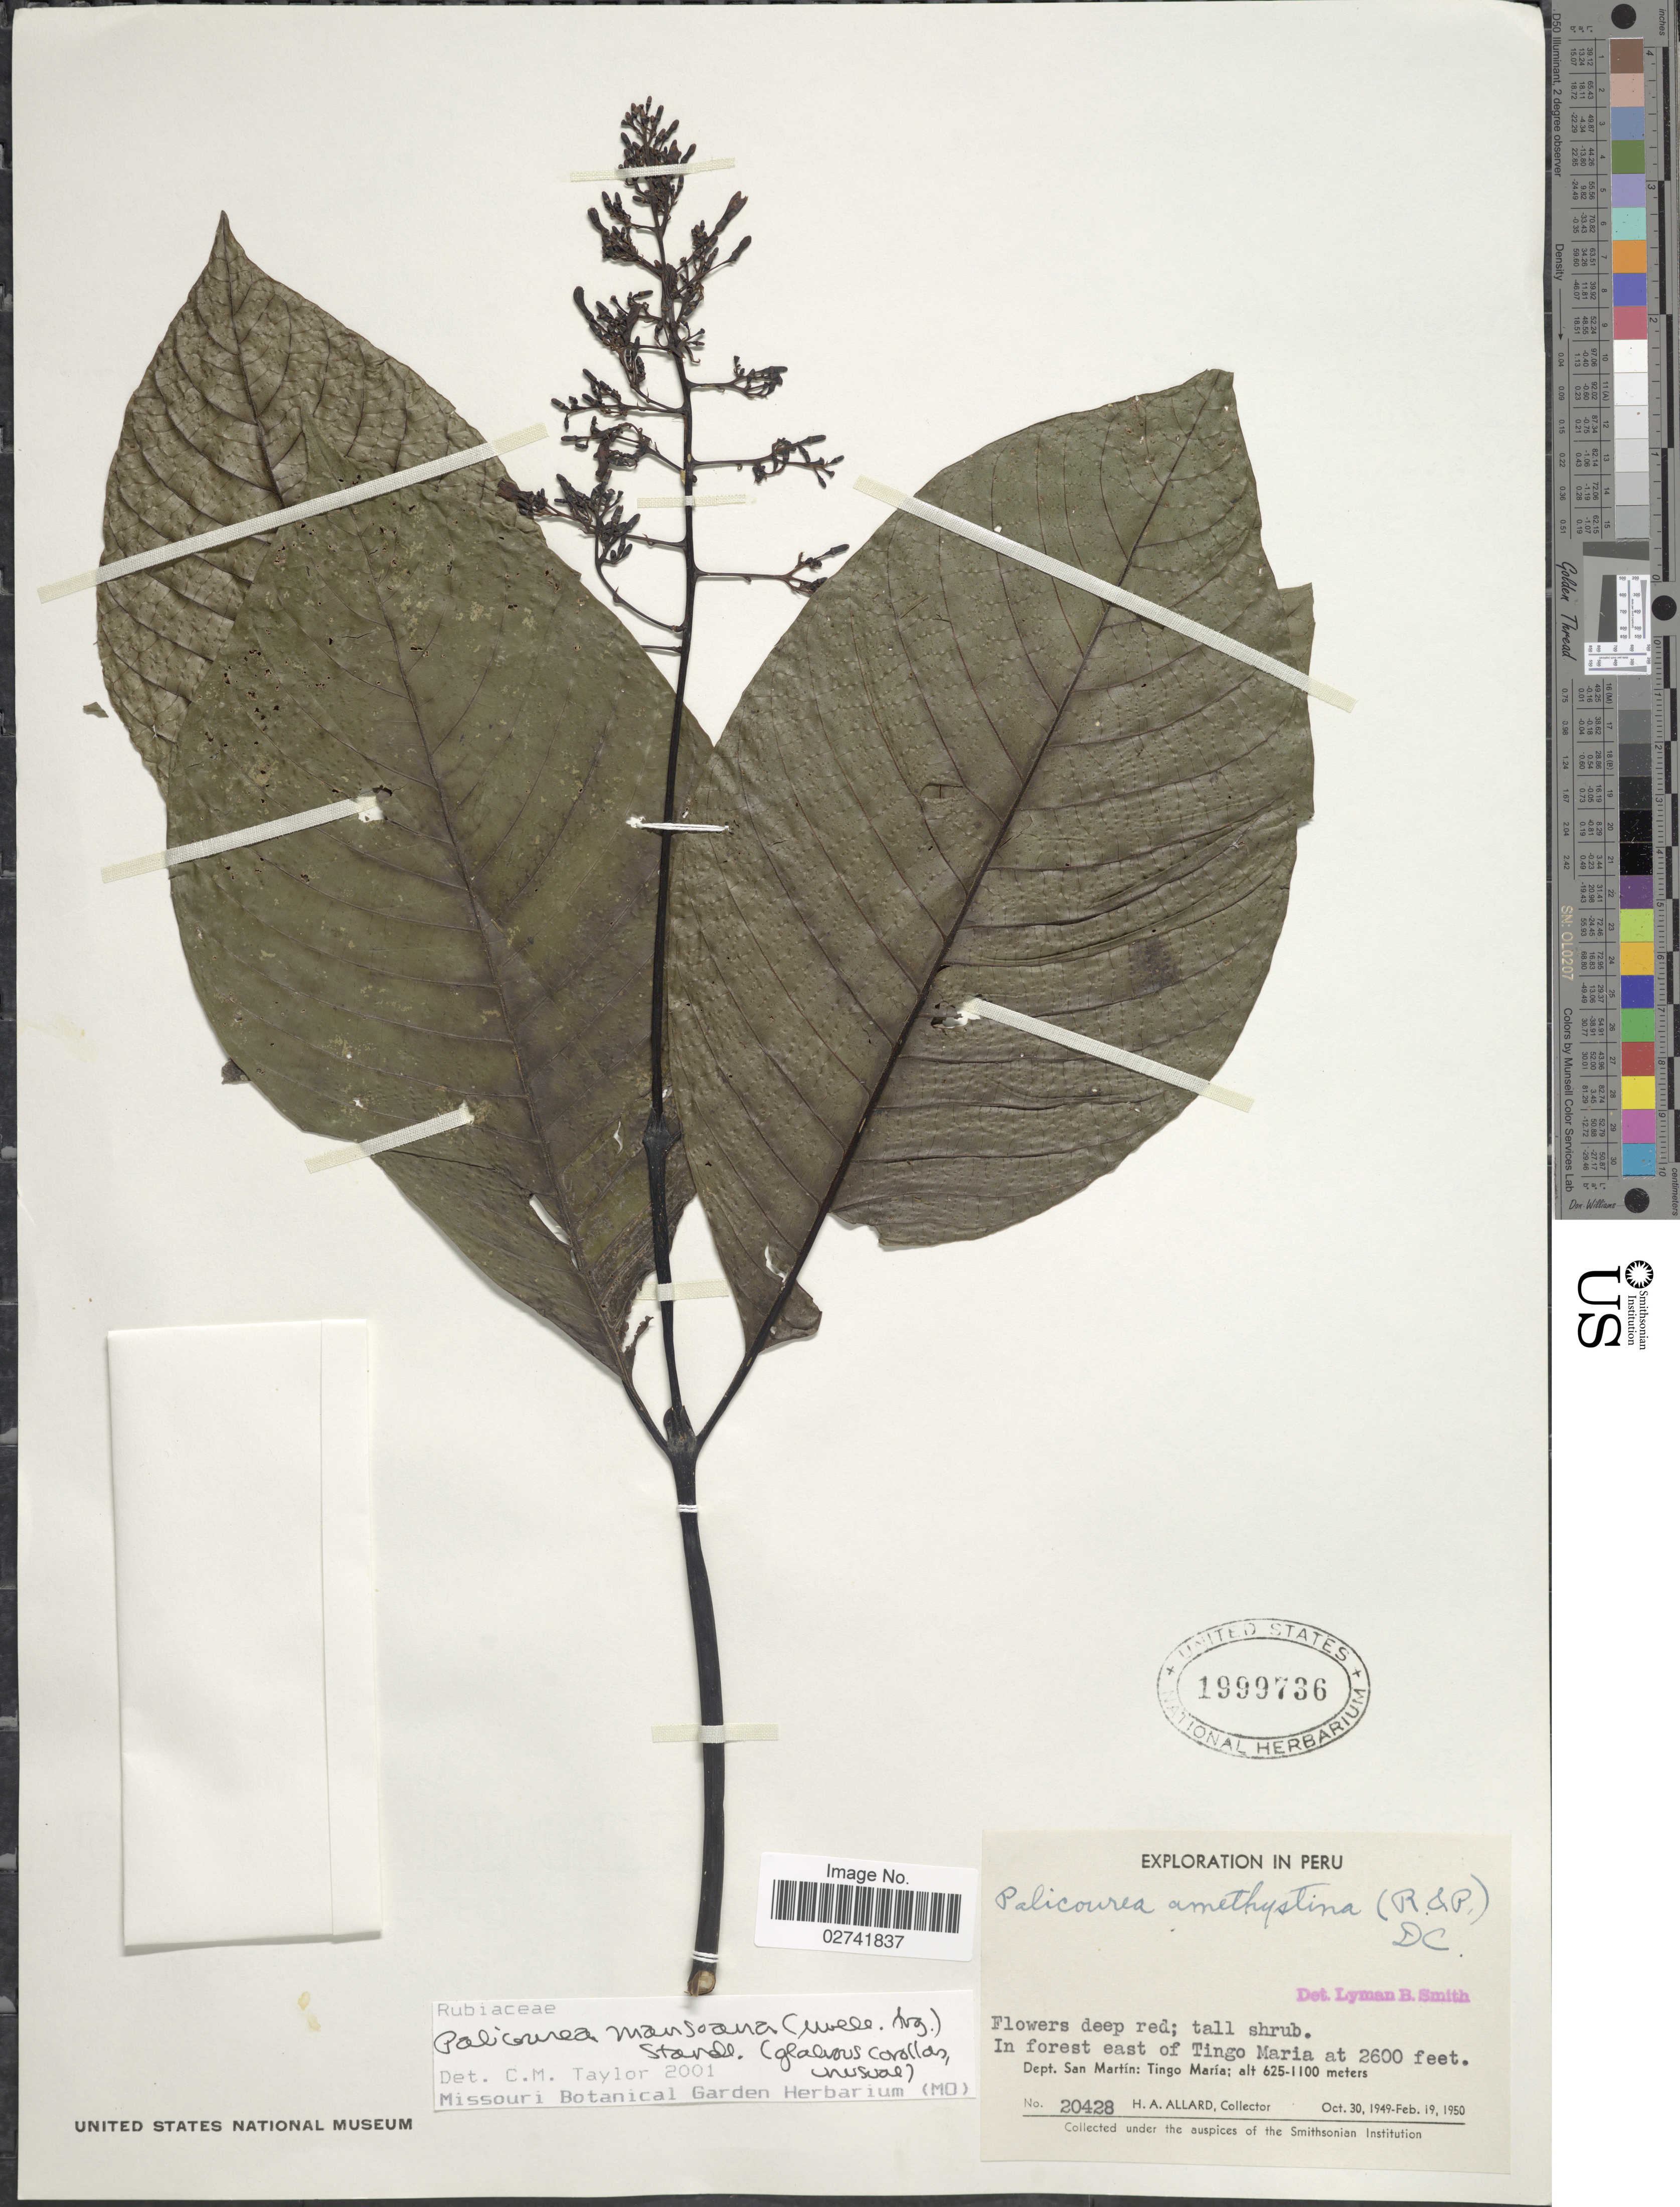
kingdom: Plantae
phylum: Tracheophyta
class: Magnoliopsida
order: Gentianales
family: Rubiaceae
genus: Palicourea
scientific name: Palicourea mansoana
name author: (Müll. Arg.) Standl.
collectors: H. A. Allard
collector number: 20428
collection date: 1949-10-30/1950-02-19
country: Peru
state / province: San Martín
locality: In forest east of Tingo Maria. Dept. San Martin: Tingo Maria.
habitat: in forest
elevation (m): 792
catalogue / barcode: US 1999736